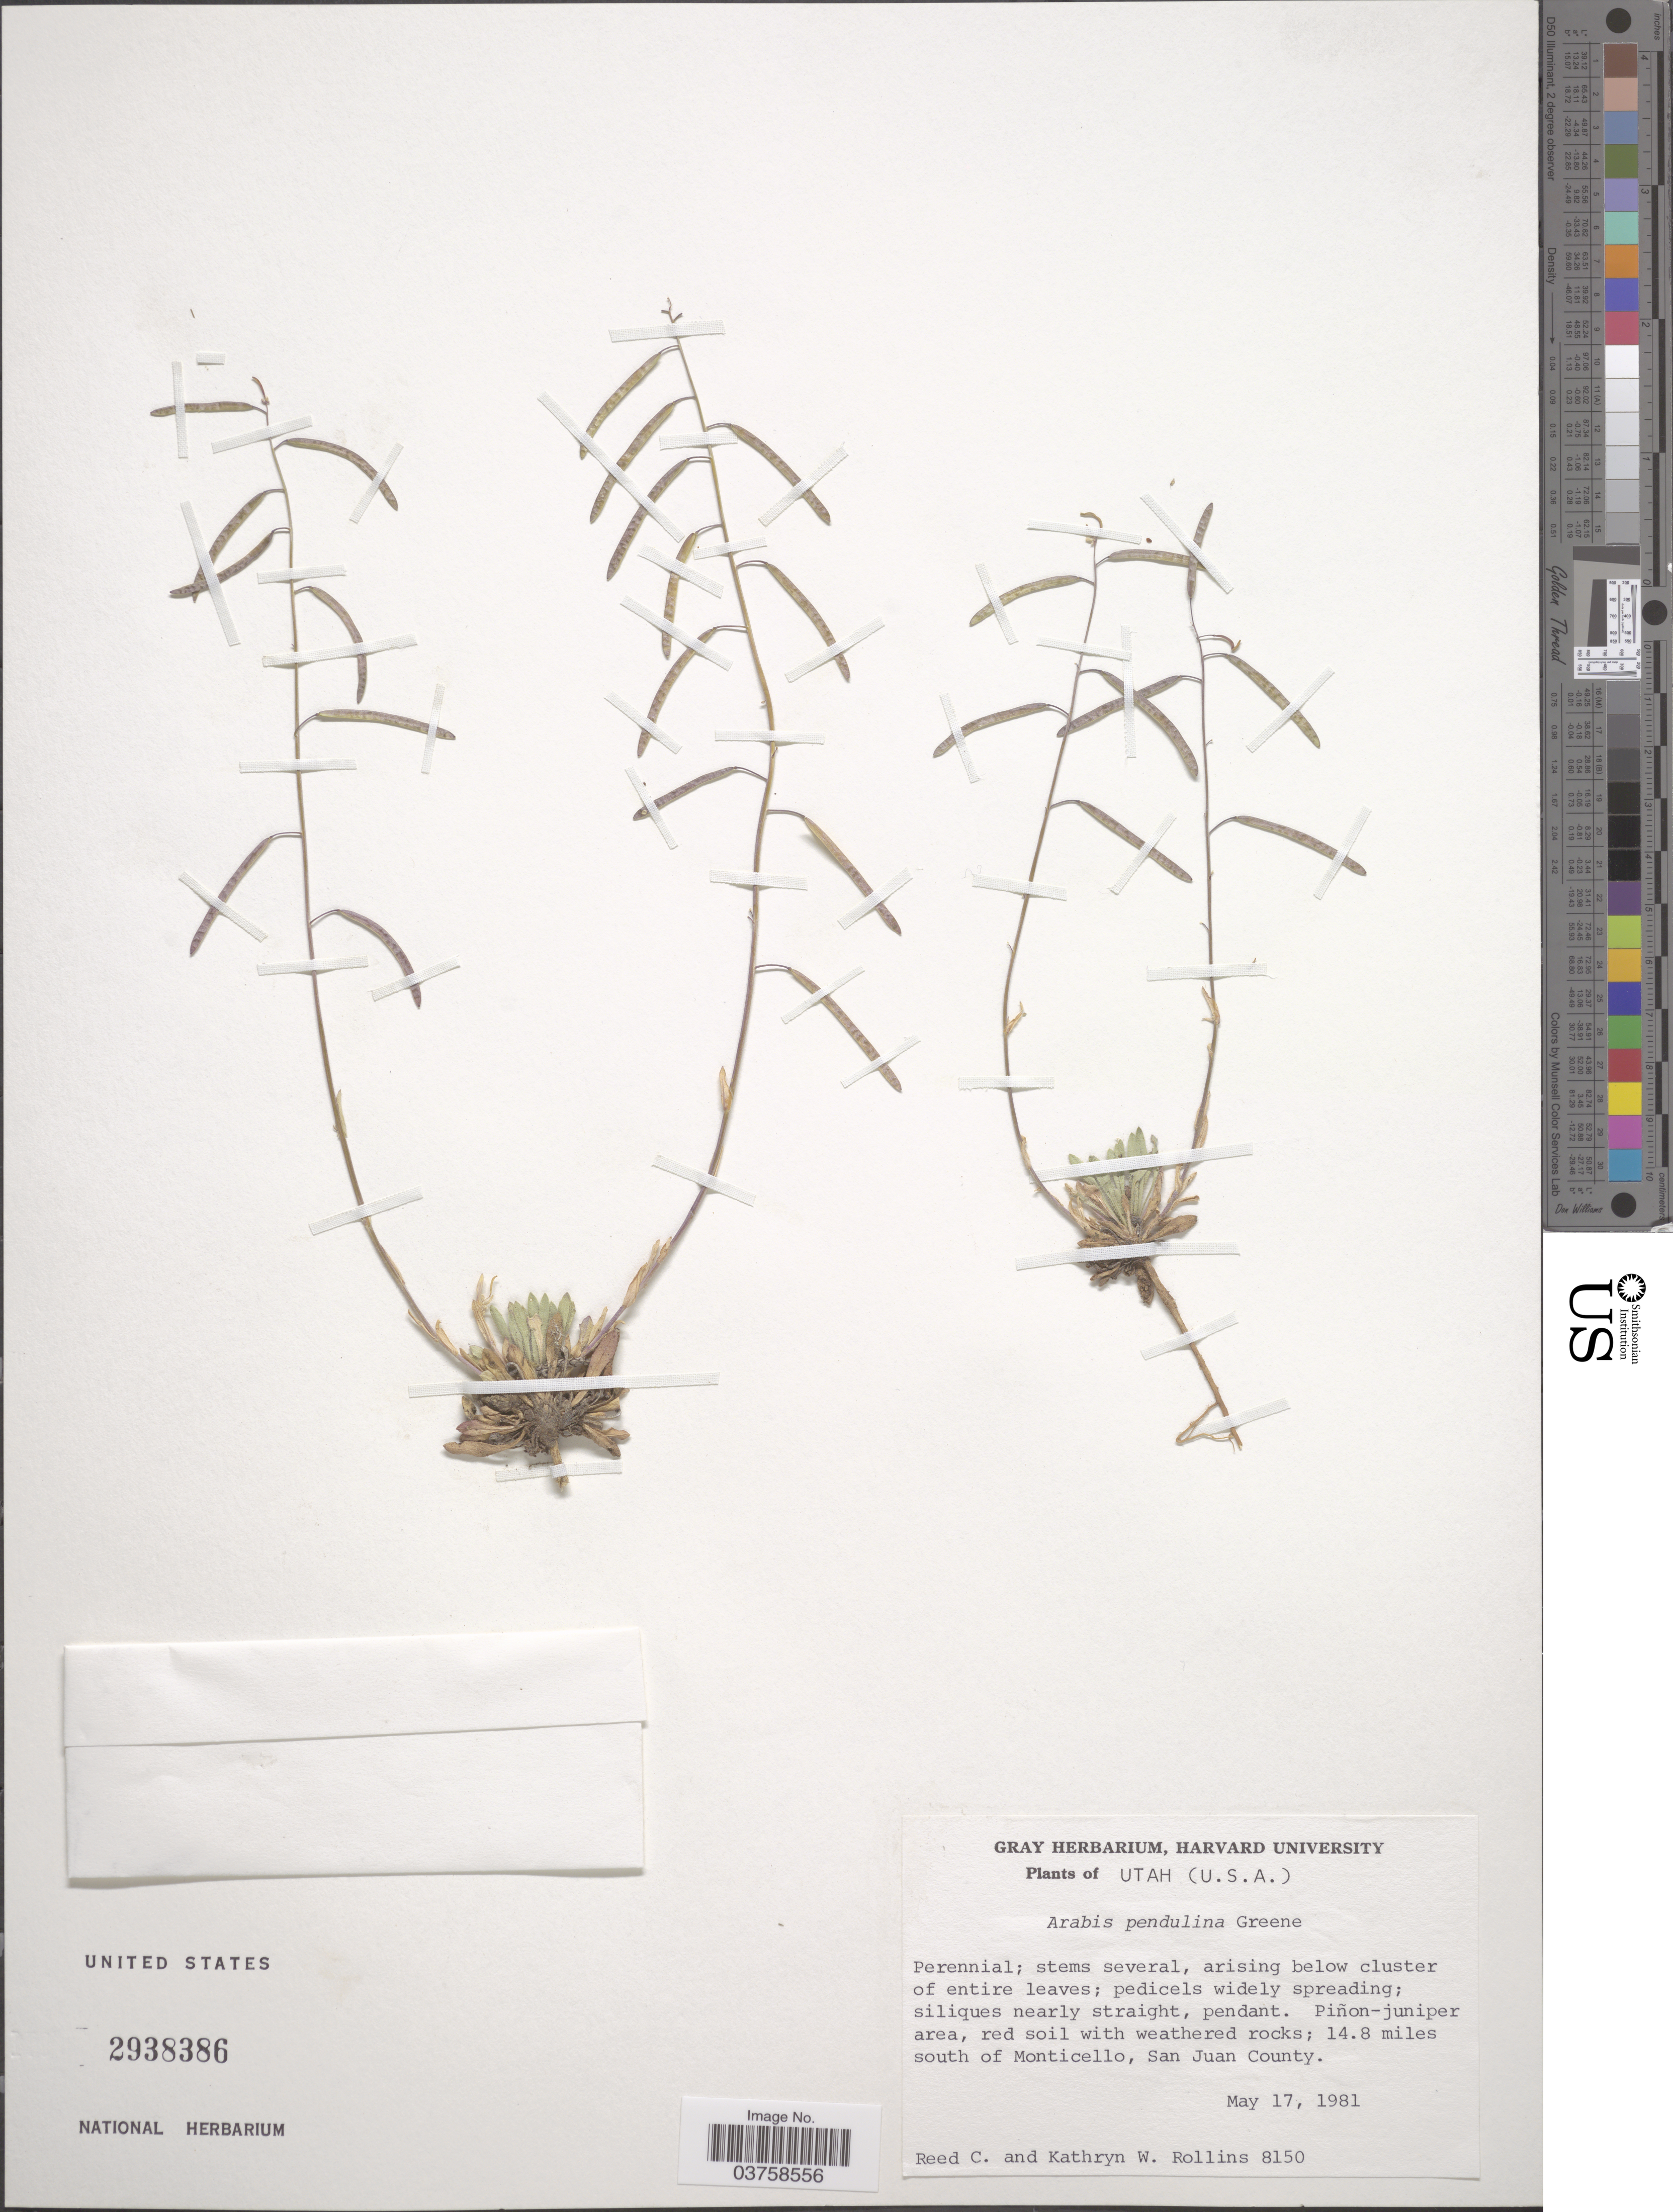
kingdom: Plantae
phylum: Tracheophyta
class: Magnoliopsida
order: Brassicales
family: Brassicaceae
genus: Arabis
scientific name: Arabis pendulina var. pendulina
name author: Greene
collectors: R. C. Rollins & K. W. Rollins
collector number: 8150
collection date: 1981-05-17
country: United States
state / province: Utah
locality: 14.8 miles south of Monticello, San Juan County.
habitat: pinon-juniper area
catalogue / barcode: US 2938386